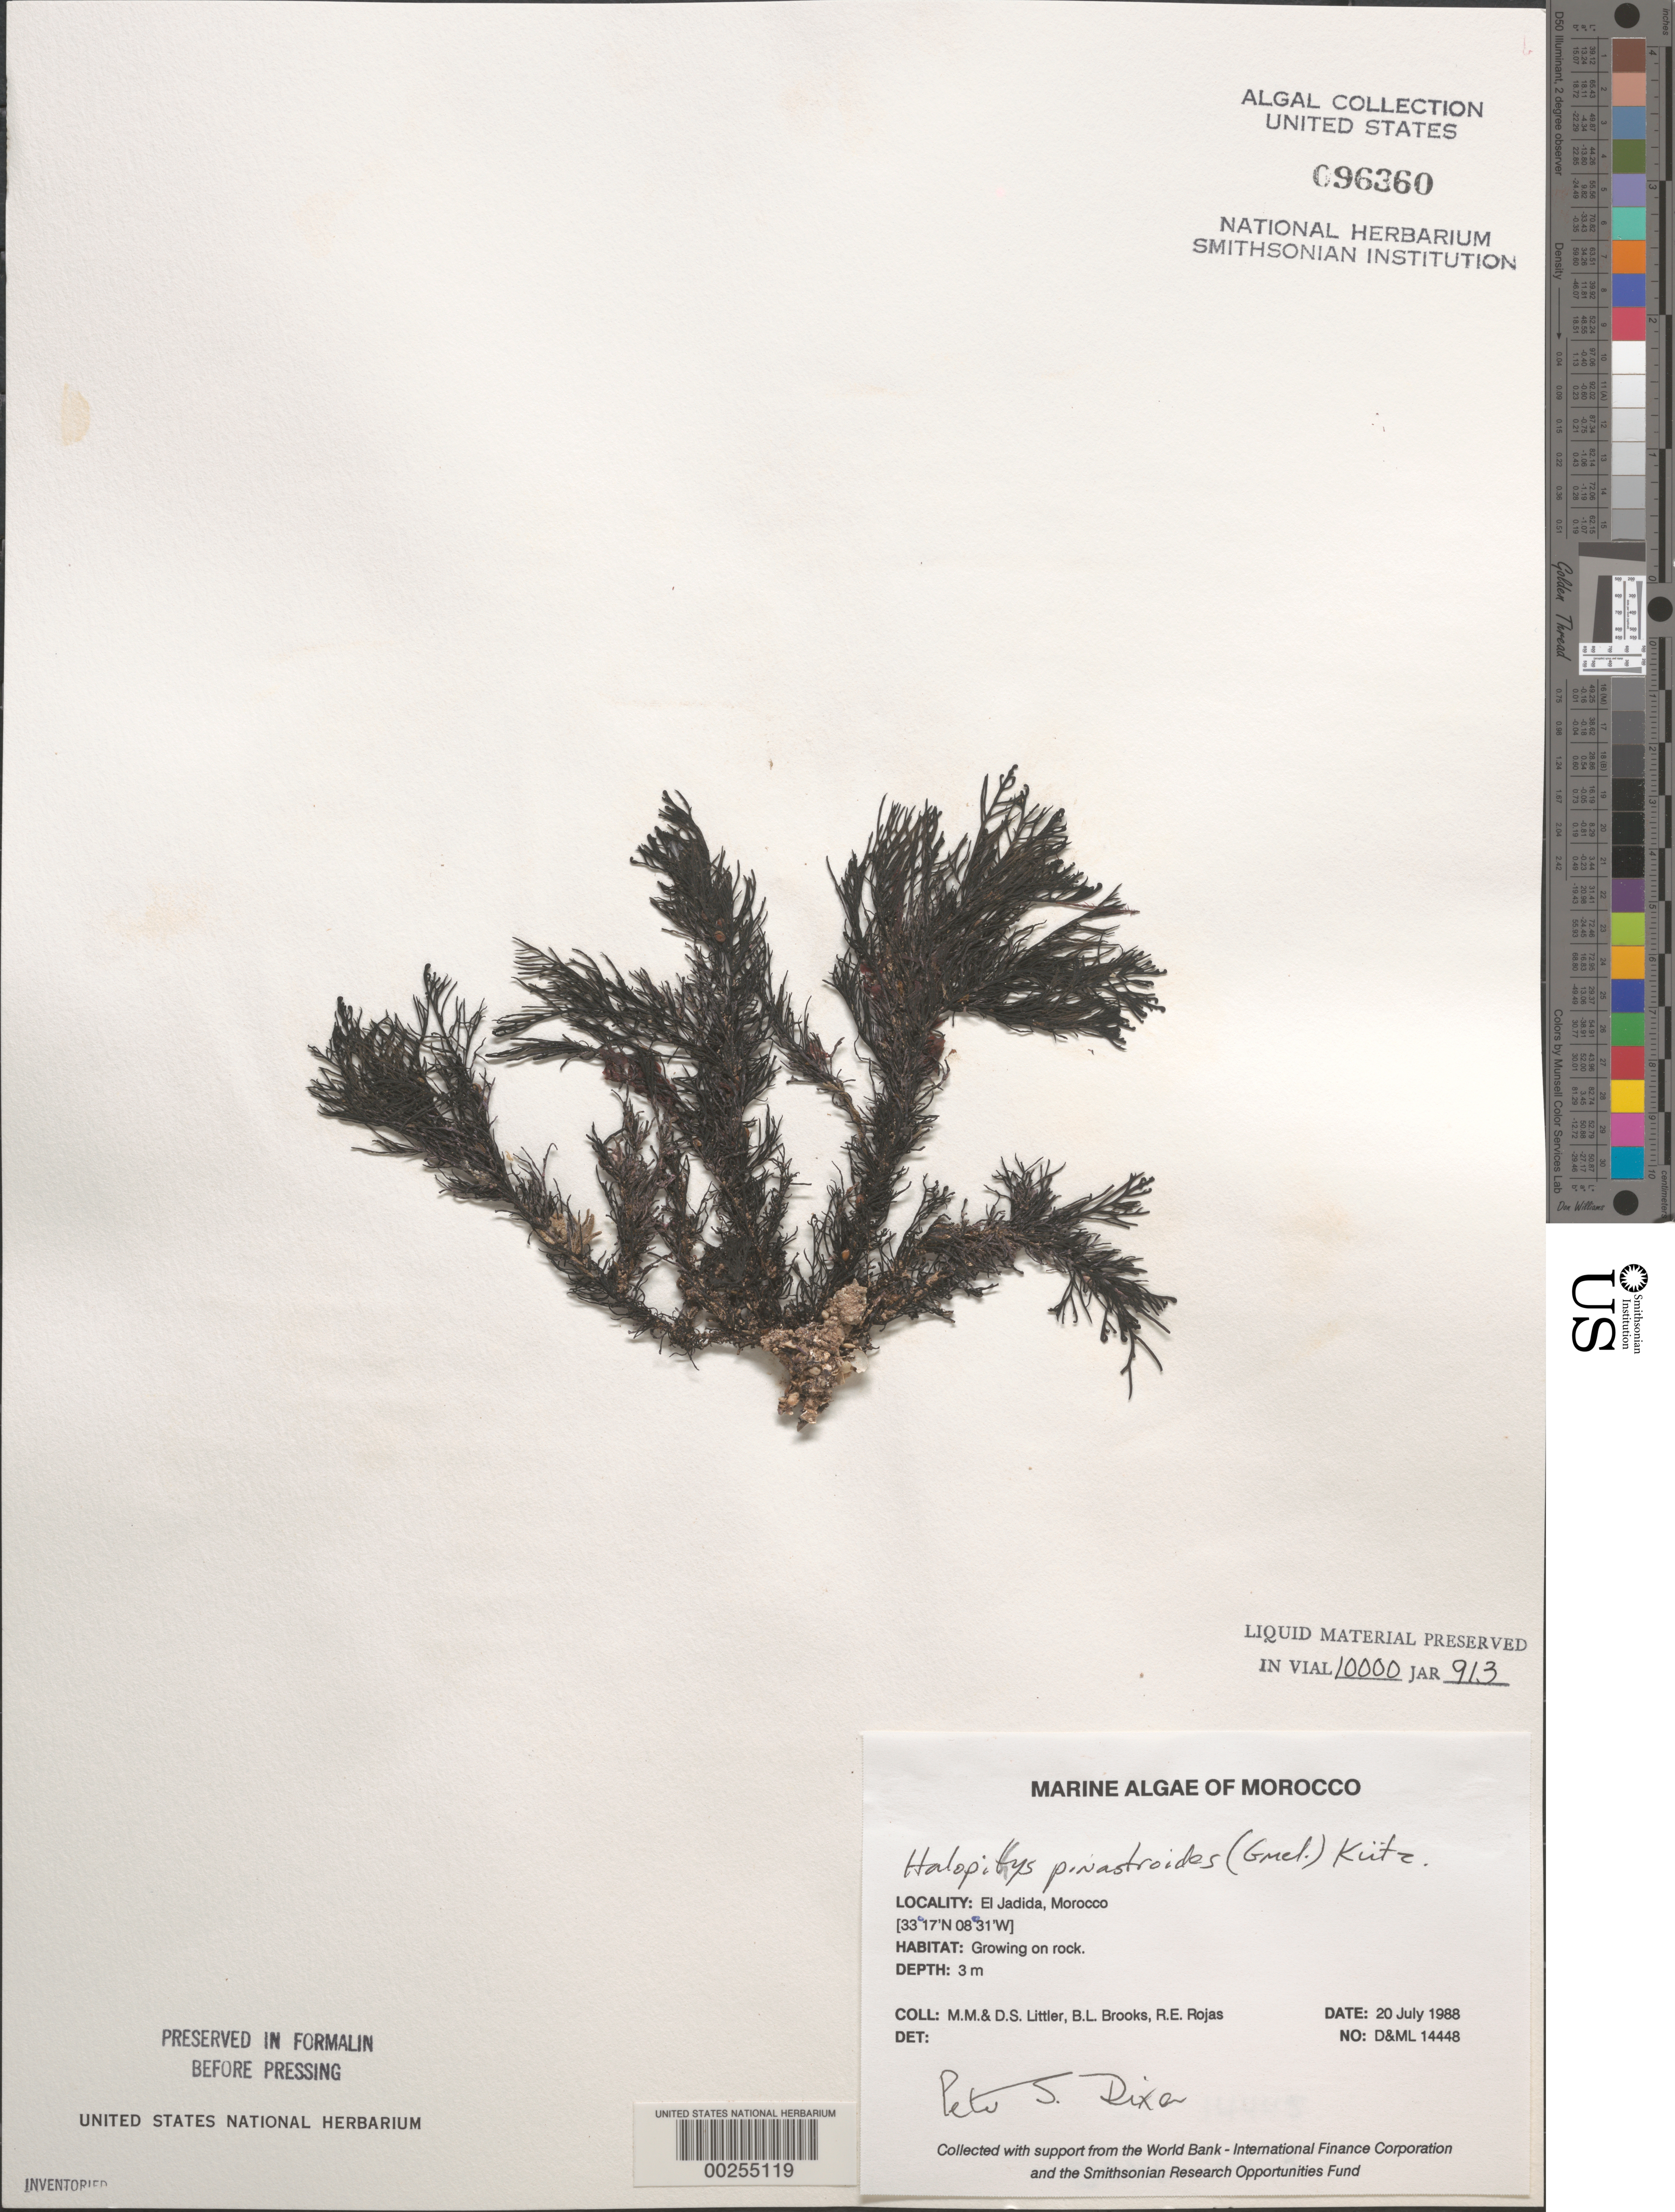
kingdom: Plantae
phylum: Rhodophyta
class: Florideophyceae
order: Ceramiales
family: Rhodomelaceae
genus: Halopithys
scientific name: Halopithys incurvus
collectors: M. M. Littler, D. S. Littler, B. Brooks & R. Rojas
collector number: D&ML 14448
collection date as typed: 20 Jul 1988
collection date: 1988-07-20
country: Morocco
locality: El Jadida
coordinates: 33 17'N, 08 31'W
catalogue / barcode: US 96360